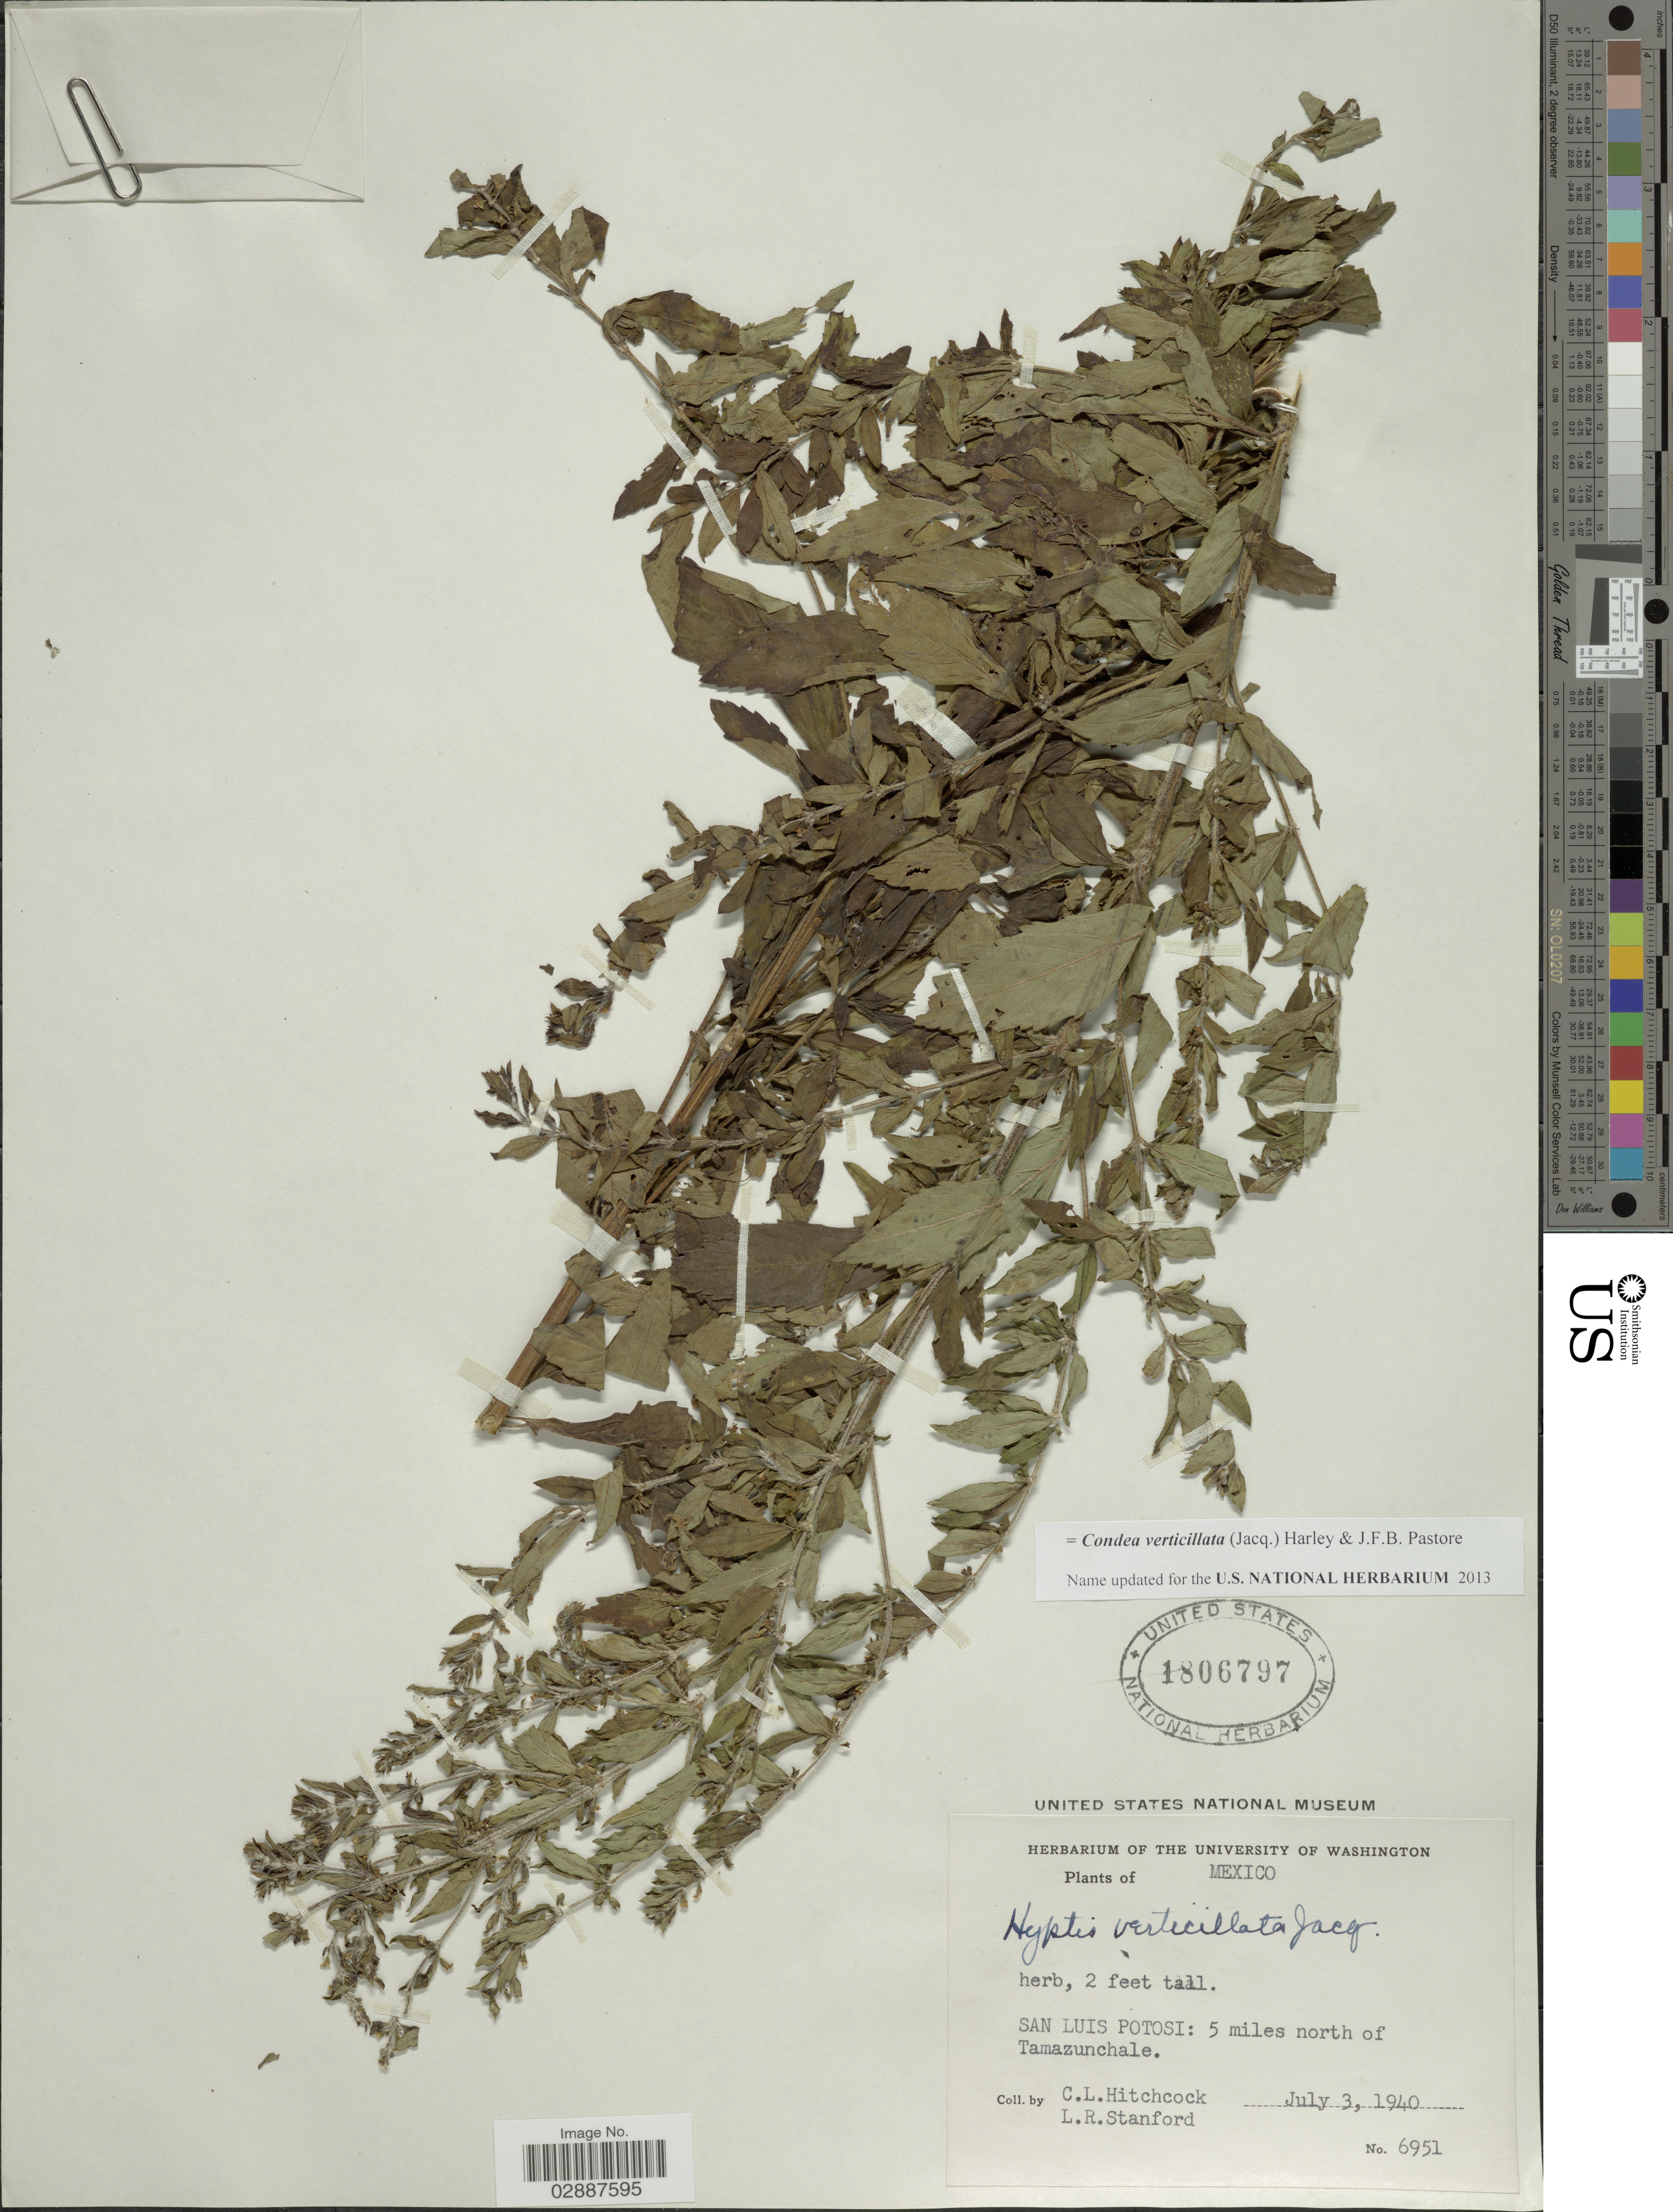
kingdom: Plantae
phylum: Tracheophyta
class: Magnoliopsida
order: Lamiales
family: Lamiaceae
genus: Condea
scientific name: Condea verticillata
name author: (Jacq.) Harley & J.F.B. Pastore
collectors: C. L. Hitchcock & L. R. Stanford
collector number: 6951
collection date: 1940-07-03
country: Mexico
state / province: San Luis Potosí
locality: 5 miles north of Tamazunchale.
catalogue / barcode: US 1806797